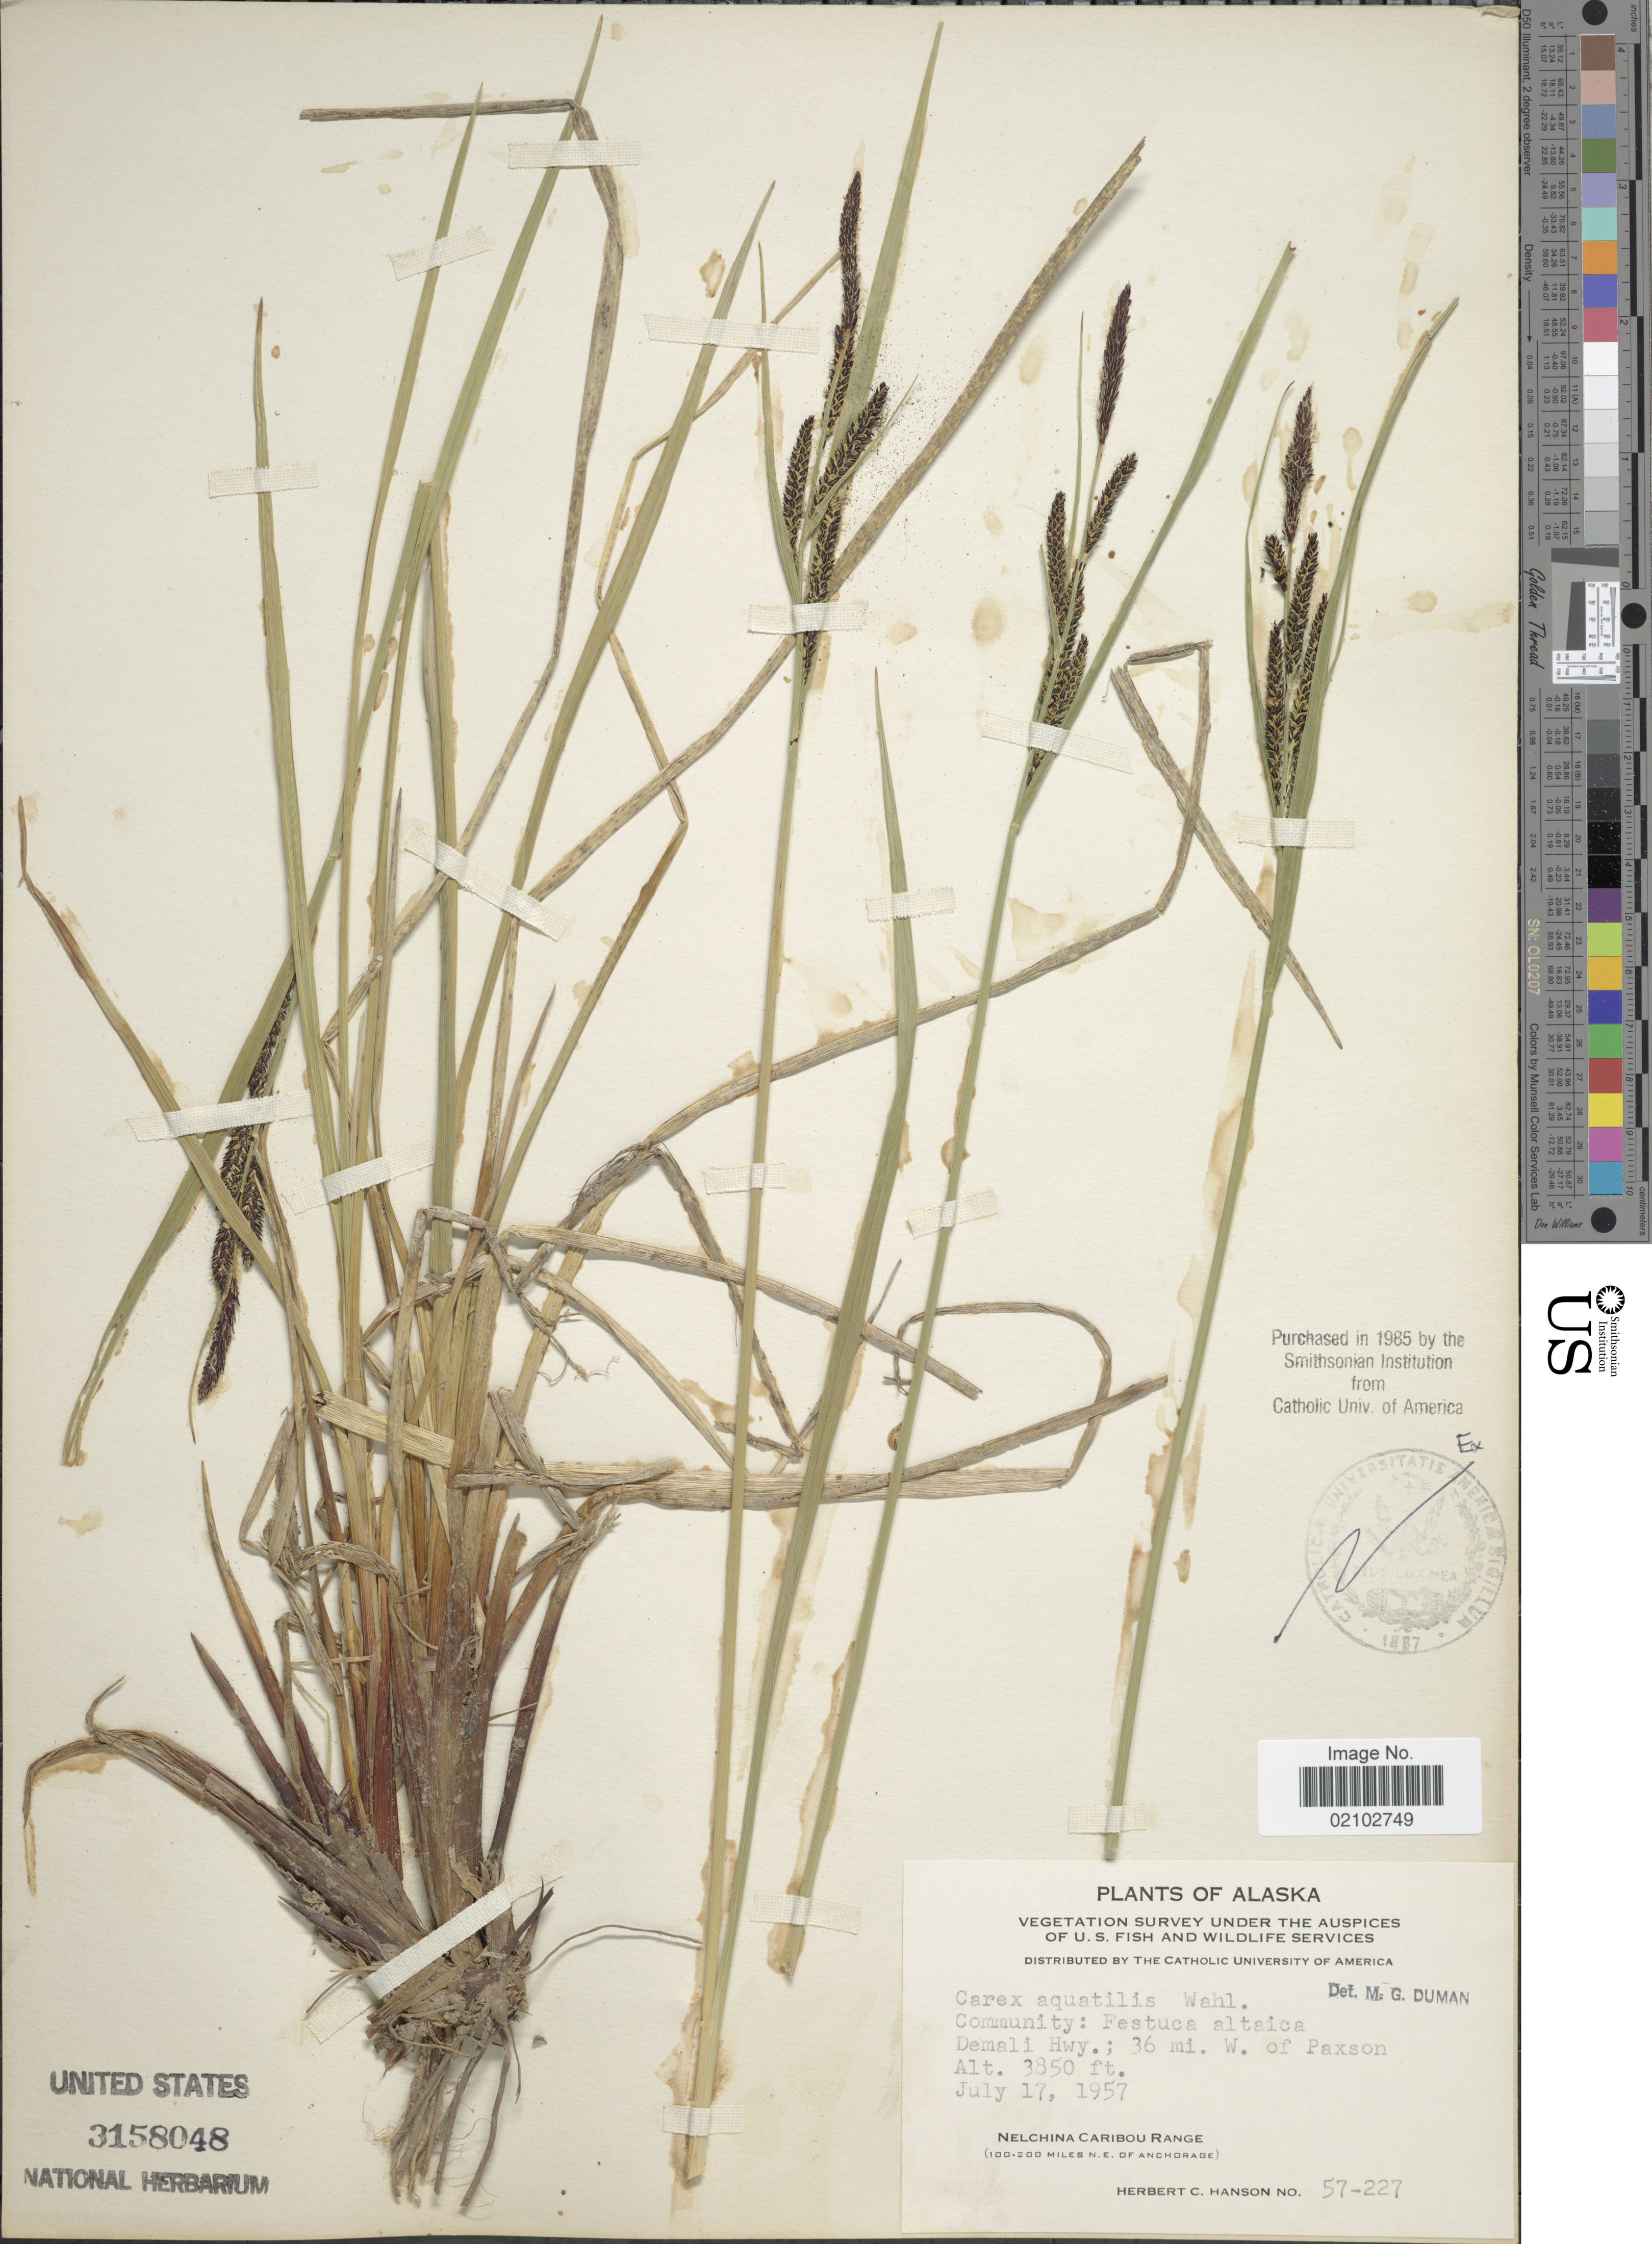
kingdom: Plantae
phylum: Tracheophyta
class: Liliopsida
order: Poales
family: Cyperaceae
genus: Carex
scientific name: Carex aquatilis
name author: Wahlenb.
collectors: H. Hanson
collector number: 57-227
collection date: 1957-07-17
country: United States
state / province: Alaska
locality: Community: Festucia altaica, Demali Hwy.; 36 mi. W. of Paxson, Nelchina Caribou Range (100-200 miles N.E. of Anchorage).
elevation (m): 1173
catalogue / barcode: US 3158048